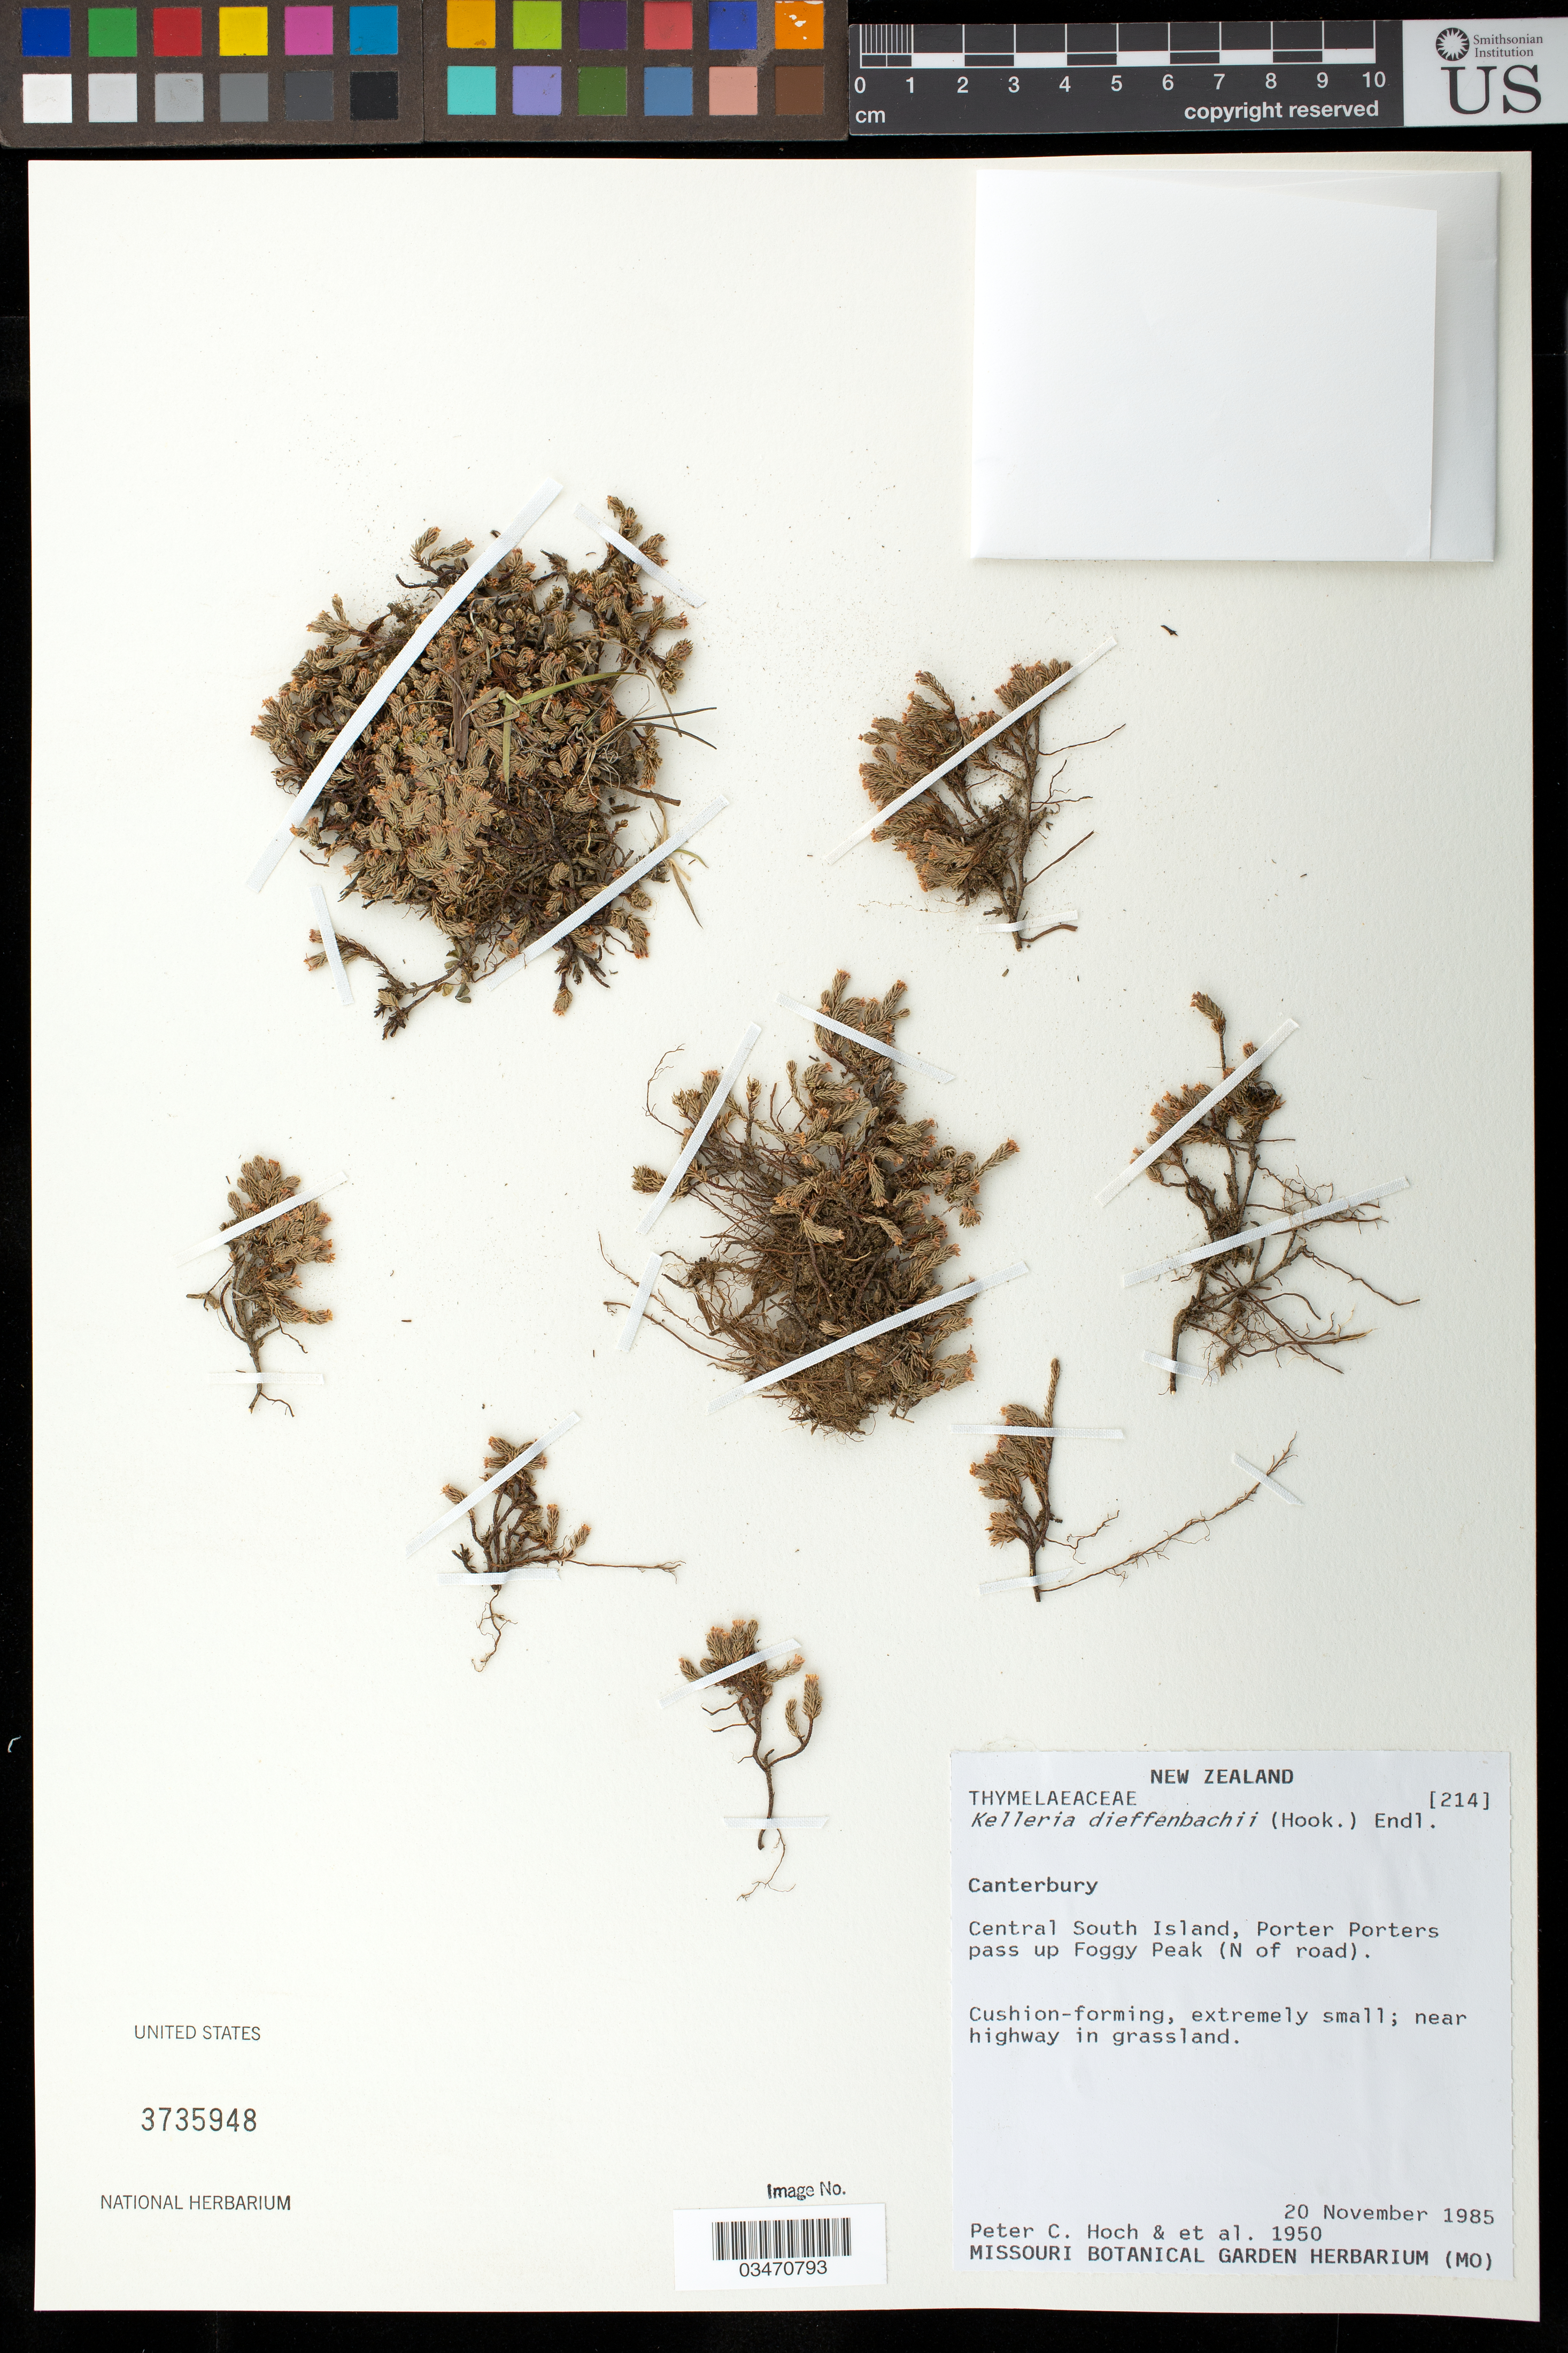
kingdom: Plantae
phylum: Tracheophyta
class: Magnoliopsida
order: Malvales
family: Thymelaeaceae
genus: Kelleria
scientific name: Kelleria dieffenbachii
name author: (Hook.) Endl.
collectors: P. C. Hoch & et al.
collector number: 1950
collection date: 1985-11-20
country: New Zealand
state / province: Canterbury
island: South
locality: Central South Island, Porter Porters pass up Foggy Peak (N of road).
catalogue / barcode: US 3735948